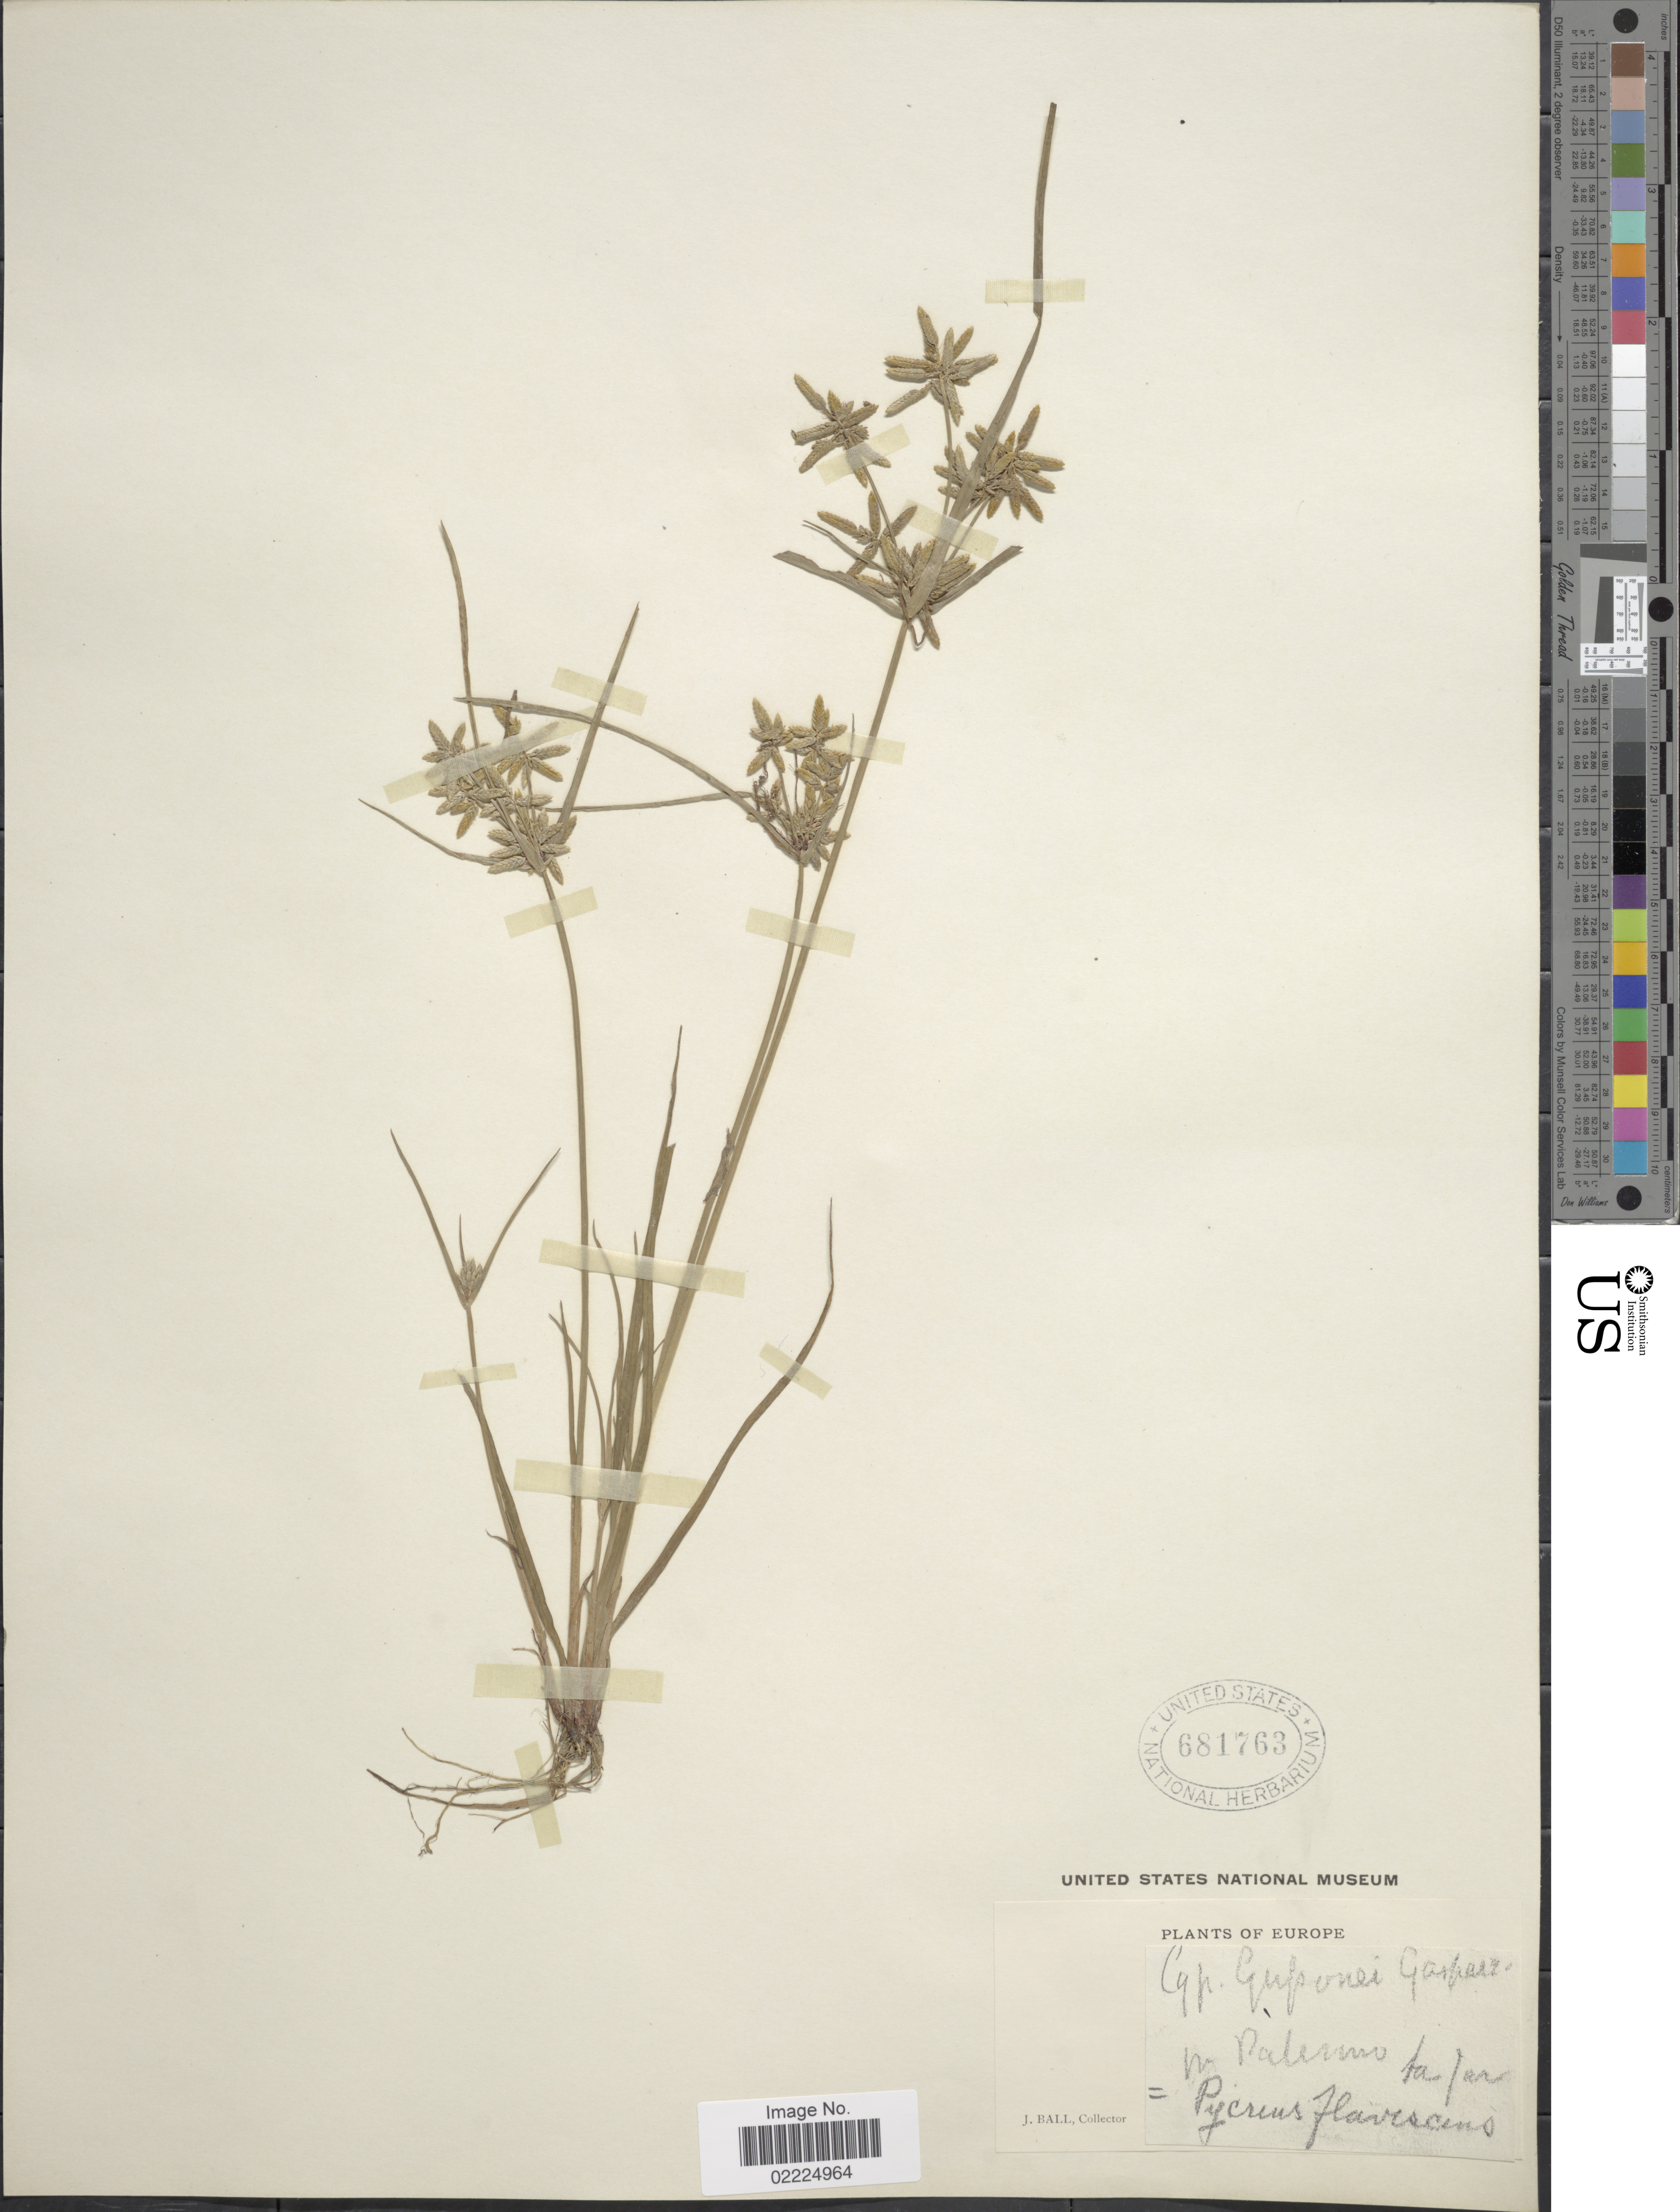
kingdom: Plantae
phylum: Tracheophyta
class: Liliopsida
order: Poales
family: Cyperaceae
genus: Cyperus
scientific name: Cyperus flavescens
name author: L.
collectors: J. Ball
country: Italy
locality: Palermo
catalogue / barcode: US 681763